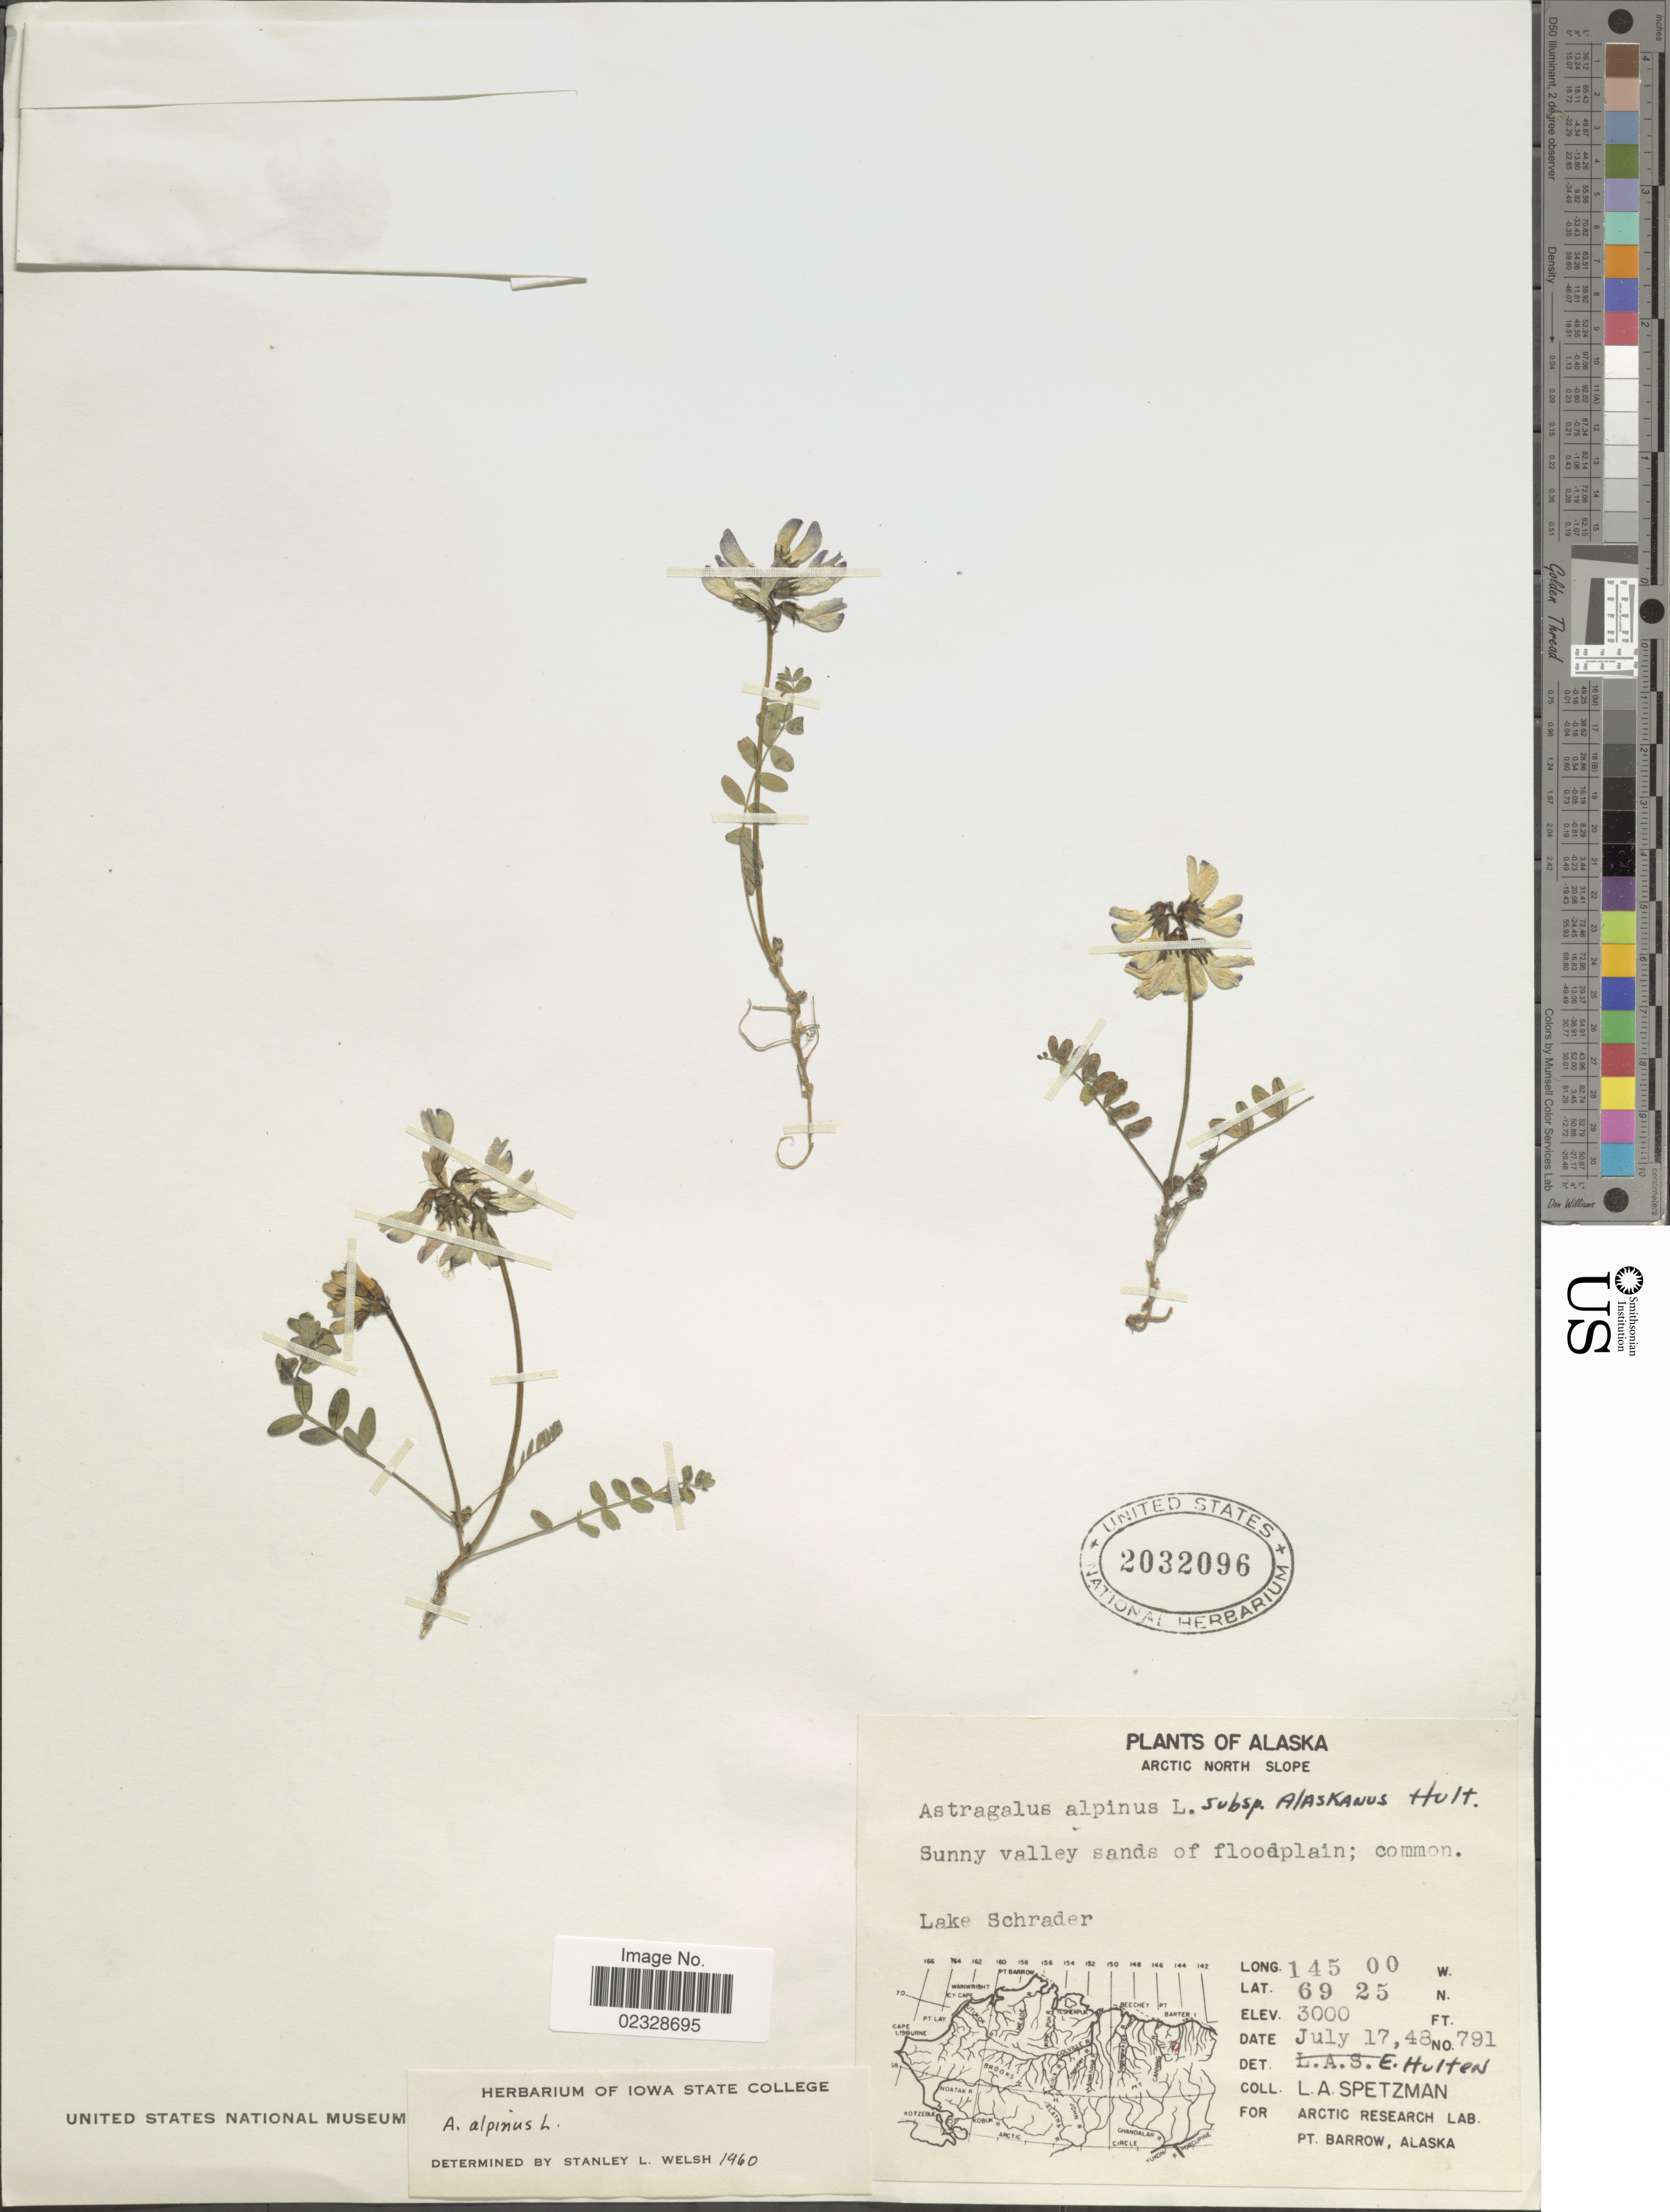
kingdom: Plantae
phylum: Tracheophyta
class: Magnoliopsida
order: Fabales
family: Fabaceae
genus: Astragalus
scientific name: Astragalus alpinus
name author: L.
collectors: L. Spetzman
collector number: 791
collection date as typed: Transcribed d/m/y: 17/7/48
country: United States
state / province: Alaska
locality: Arctic north slope, Lake Schrader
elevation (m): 914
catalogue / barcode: US 2032096